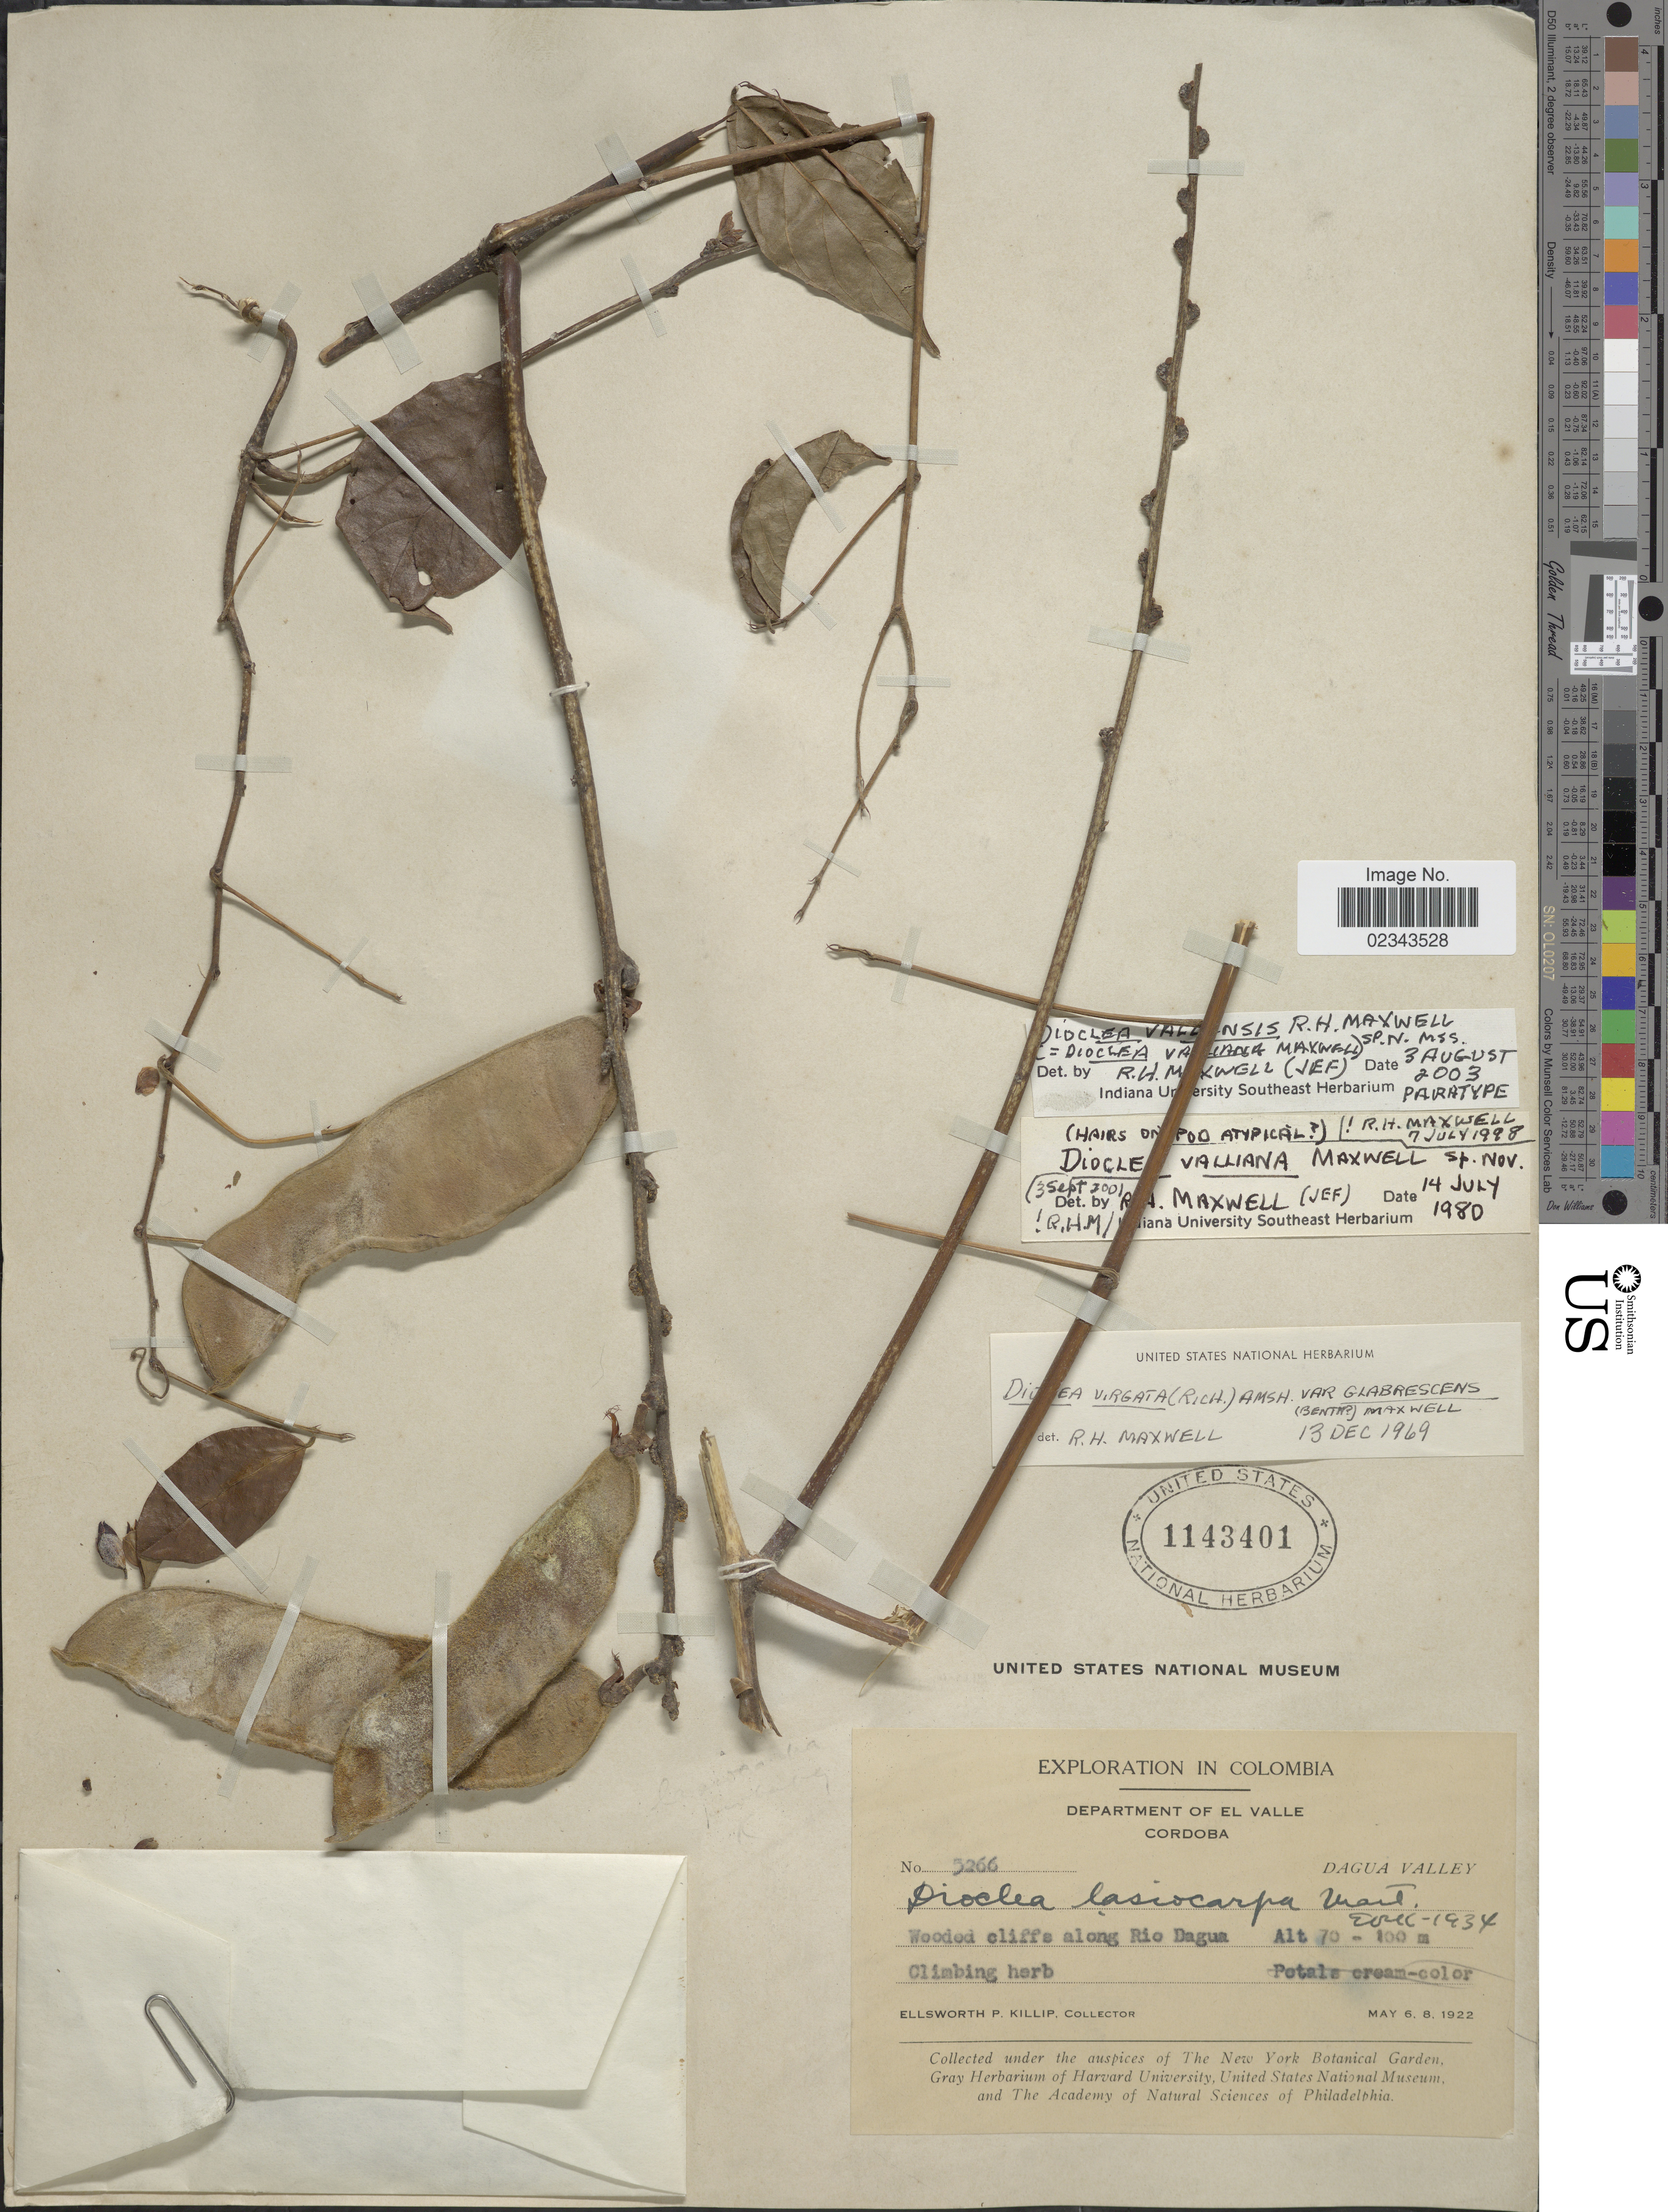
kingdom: Plantae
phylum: Tracheophyta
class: Magnoliopsida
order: Fabales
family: Fabaceae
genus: Dioclea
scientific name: Dioclea vallensis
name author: R.H. Maxwell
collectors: E. P. Killip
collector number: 5266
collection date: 1922-05-06/1922-05-08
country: Colombia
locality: Department of El Valle, Cordoba, Dagua Valley, wooded cliffs along Rio Dagua.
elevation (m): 70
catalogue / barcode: US 1143401